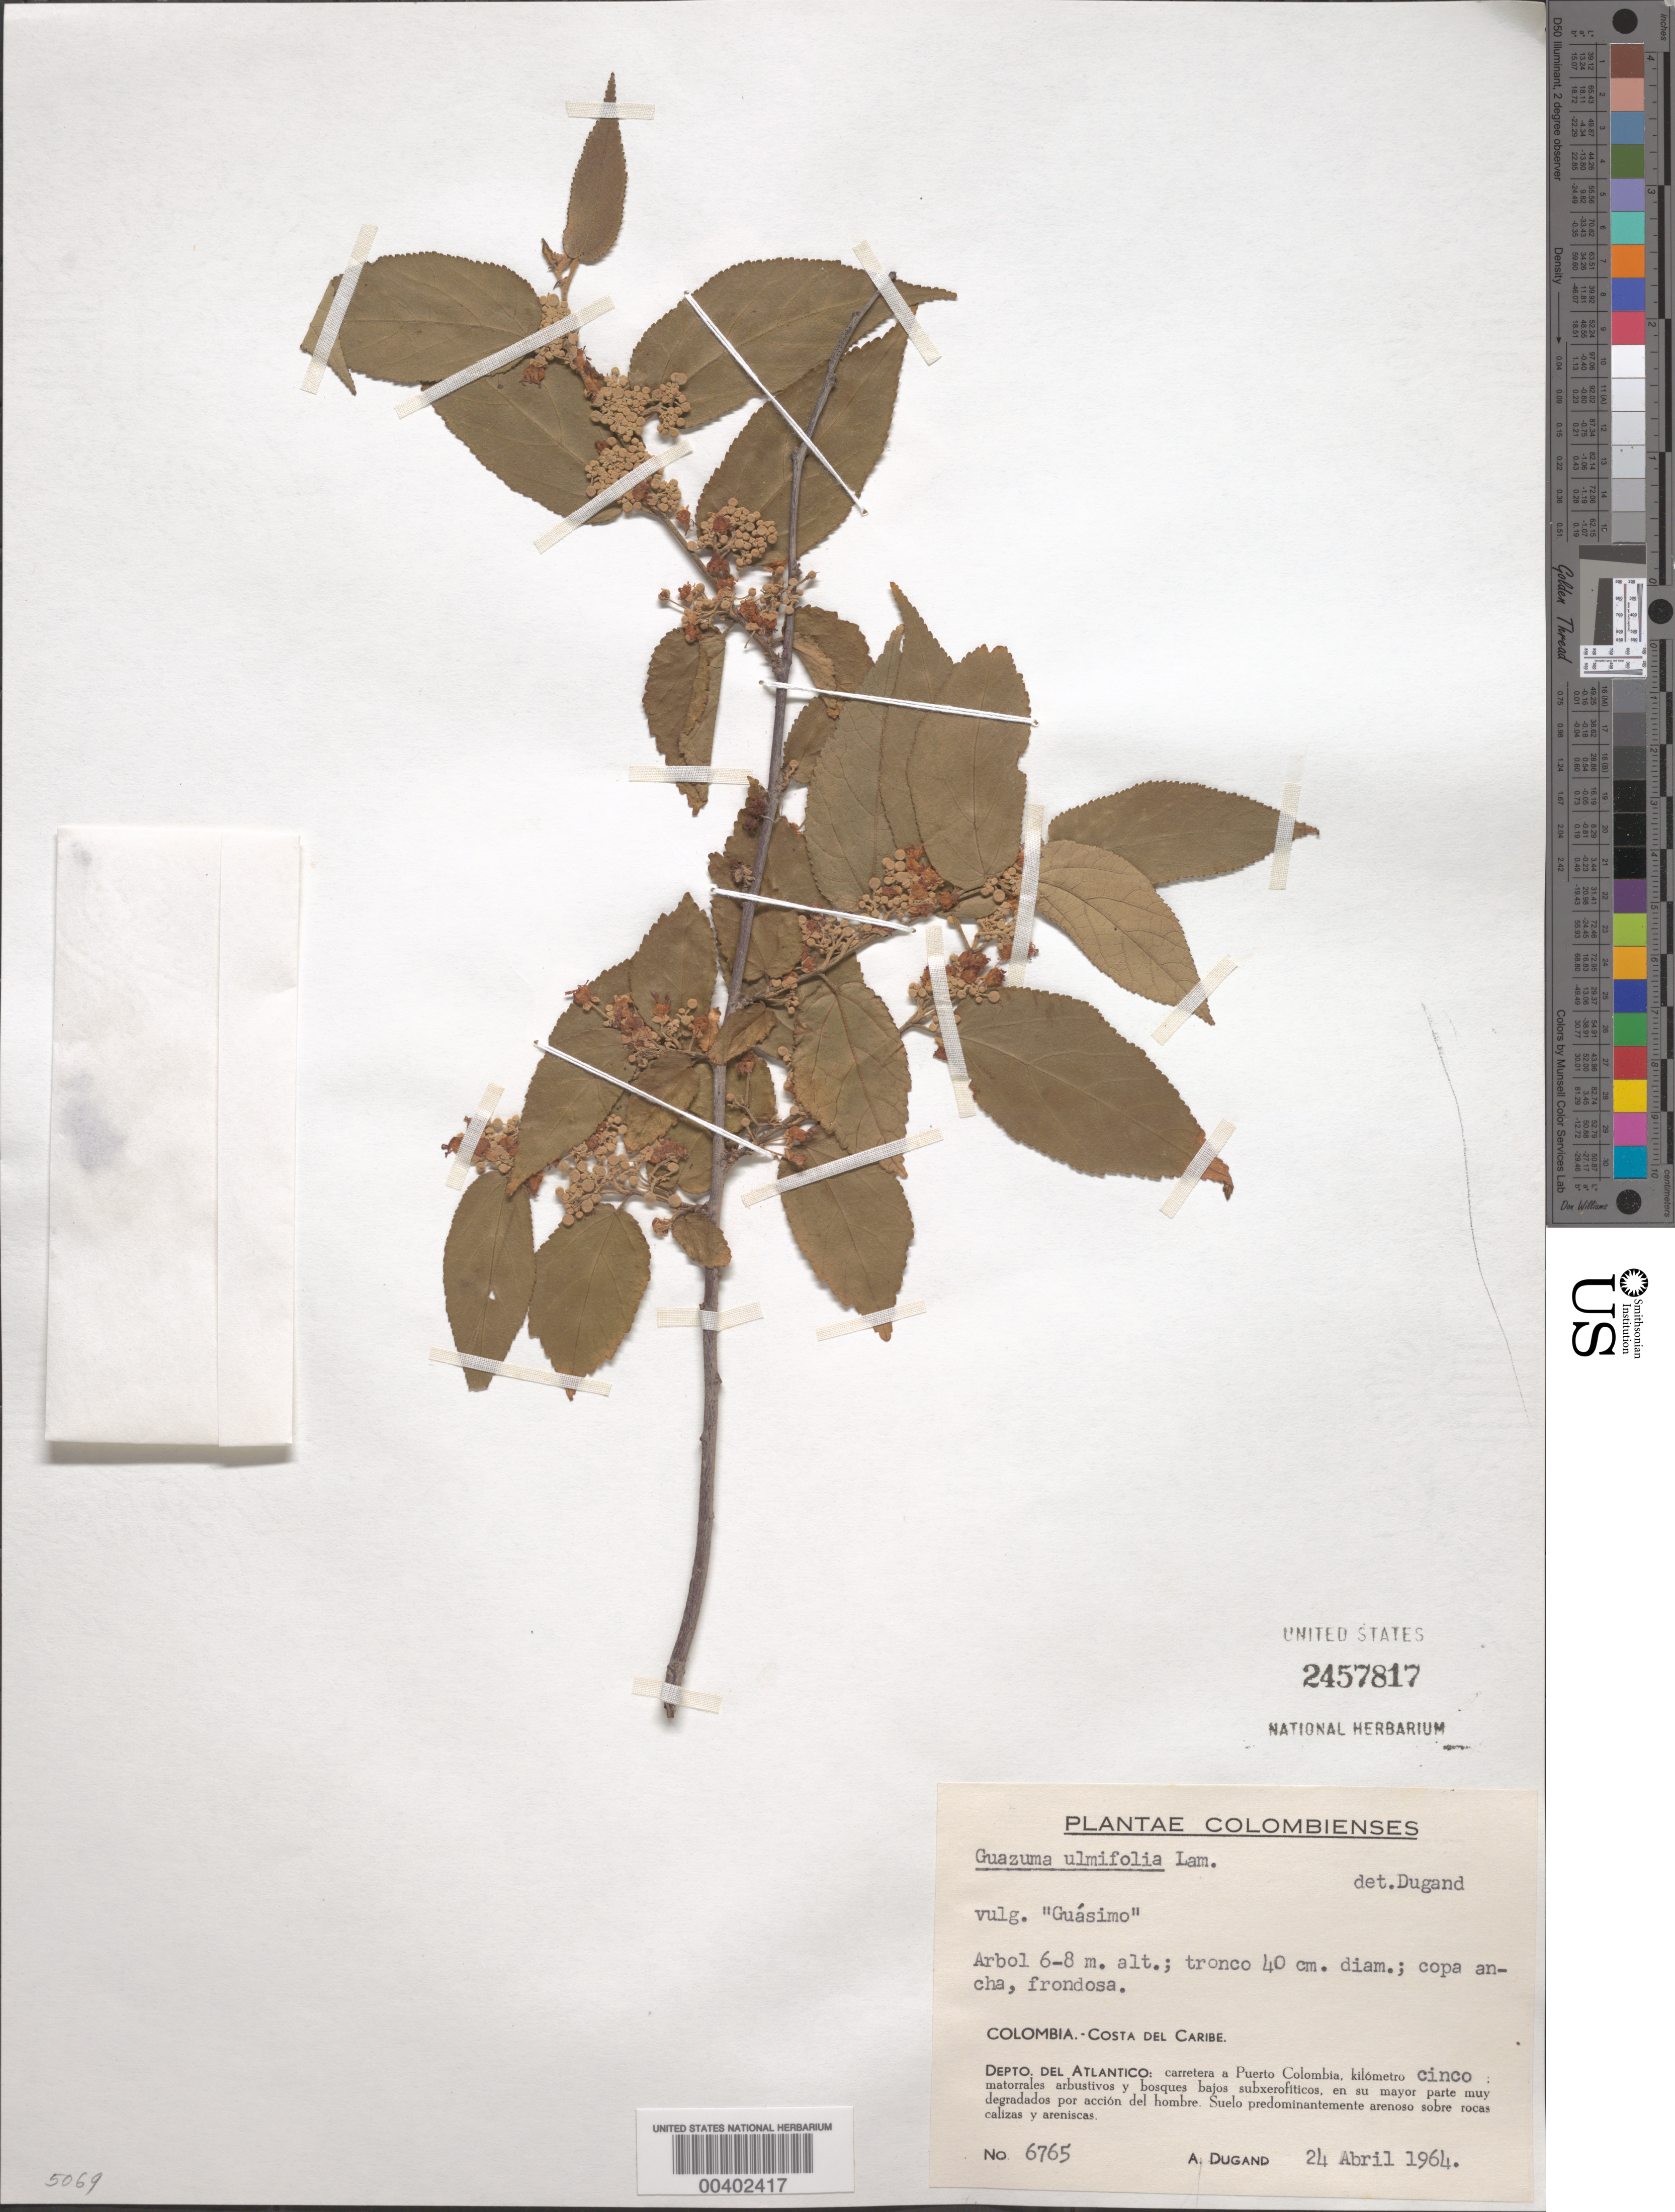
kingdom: Plantae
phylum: Tracheophyta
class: Magnoliopsida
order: Malvales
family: Malvaceae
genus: Guazuma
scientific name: Guazuma ulmifolia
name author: Lam.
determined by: Dugand G., Armando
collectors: A. Dugand G.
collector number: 6765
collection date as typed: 24 Apr 1964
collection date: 1964-04-24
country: Colombia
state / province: Atlántico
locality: Carretera a Puerto Colombia, km Cinco. Costa del Caribe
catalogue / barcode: US 2457817